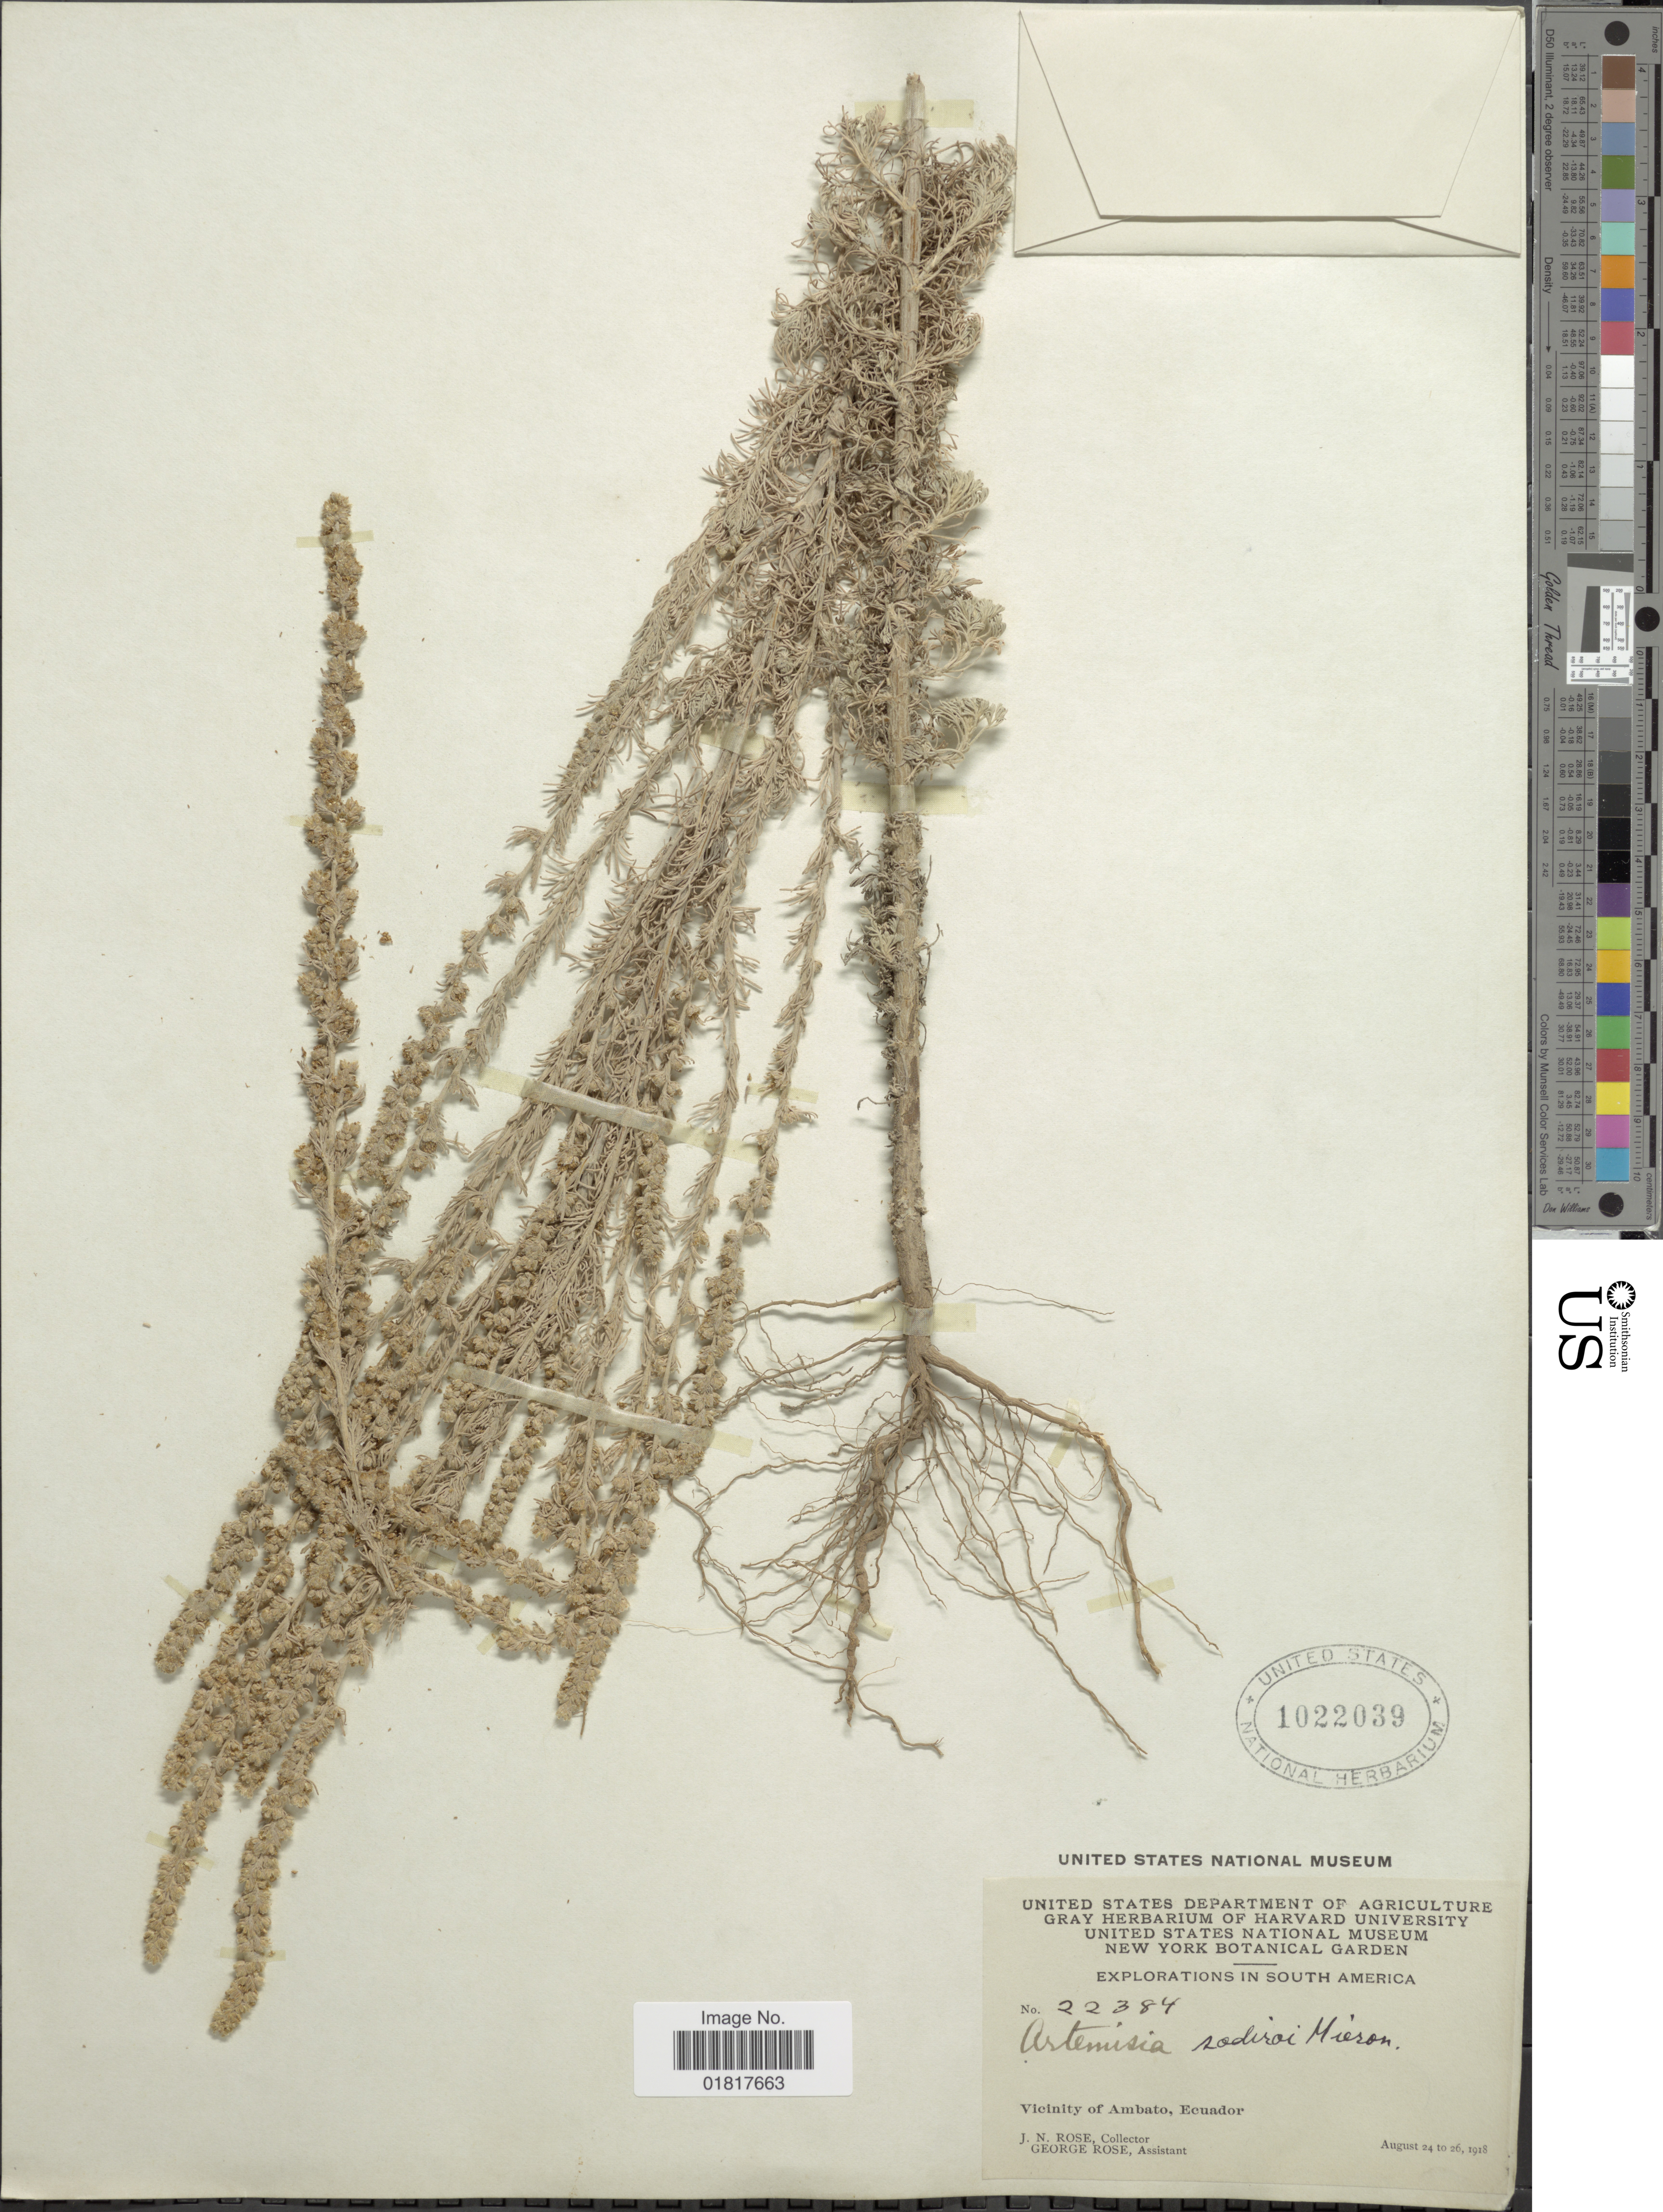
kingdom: Plantae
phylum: Tracheophyta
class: Magnoliopsida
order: Asterales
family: Asteraceae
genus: Artemisia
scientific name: Artemisia sodiroi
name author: Hieron.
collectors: J. N. Rose & G. Rose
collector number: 22384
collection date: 1918-08-24/1918-08-26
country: Ecuador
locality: Vicinity of Amabto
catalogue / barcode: US 1022039